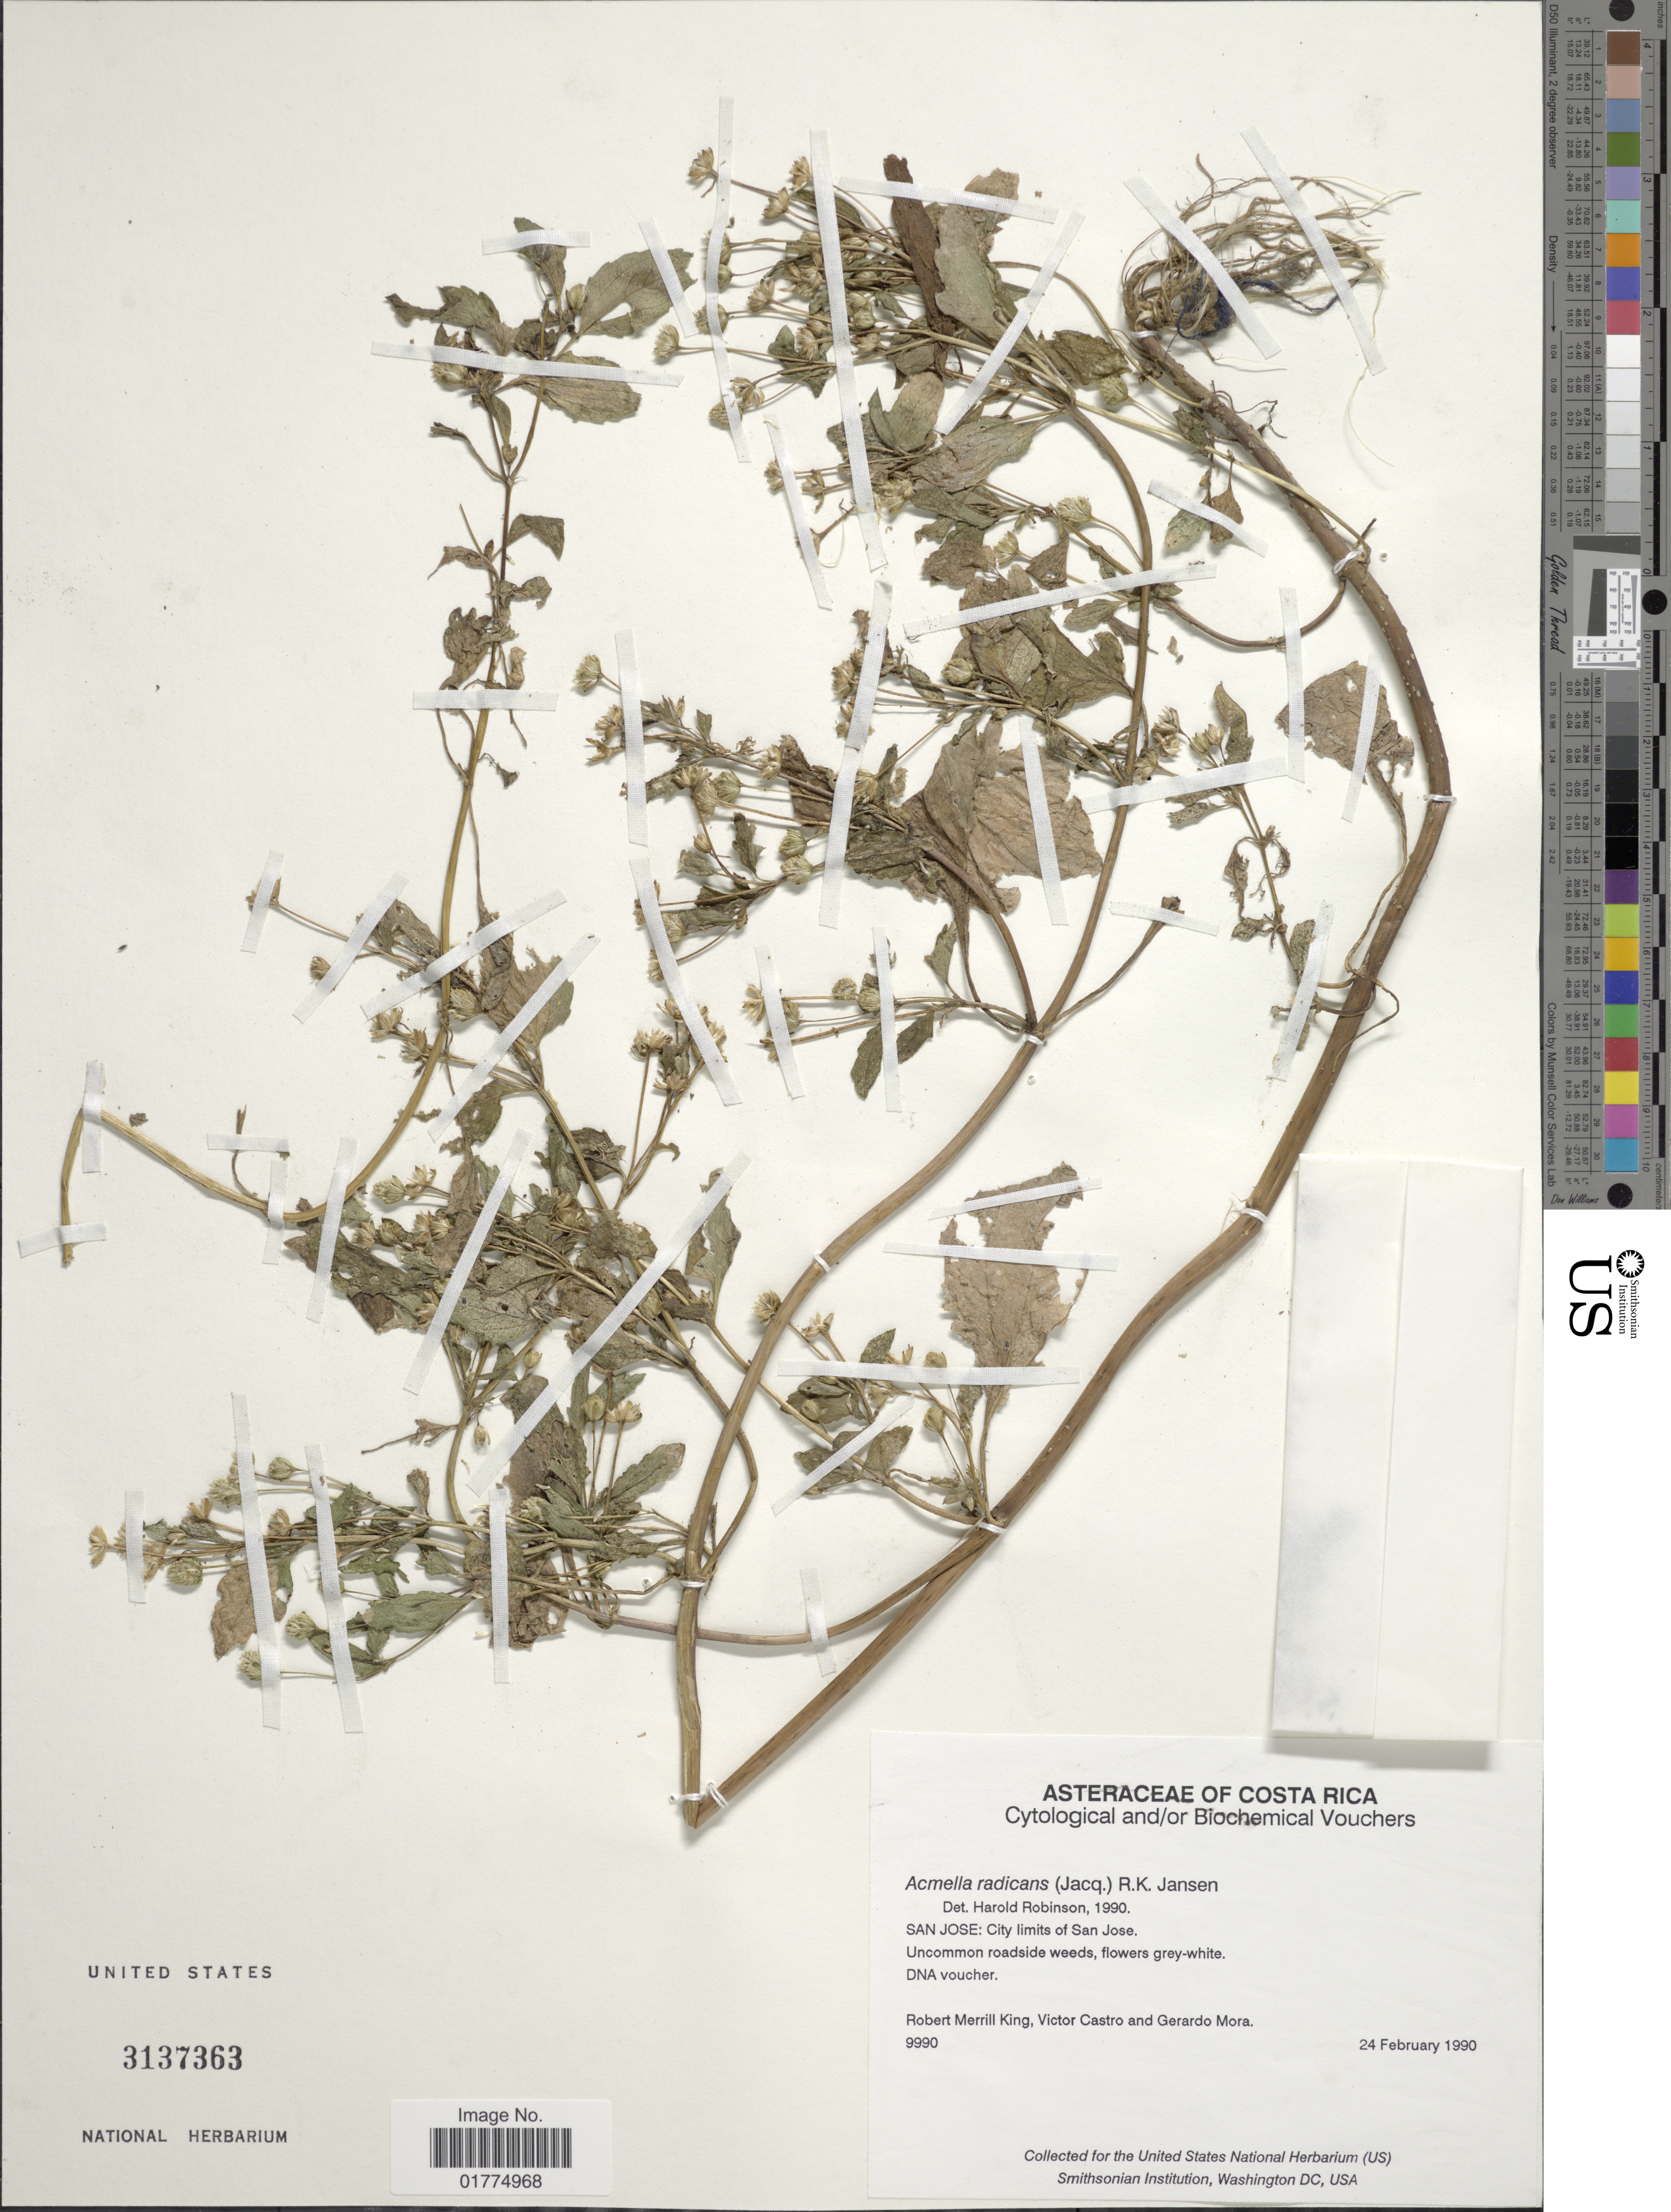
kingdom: Plantae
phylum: Tracheophyta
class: Magnoliopsida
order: Asterales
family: Asteraceae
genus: Acmella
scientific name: Acmella radicans var. radicans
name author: (Jacq.) R.K. Jansen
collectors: R. M. King, V. Castro & G. Mora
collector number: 9990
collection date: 1990-02-24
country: Costa Rica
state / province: San José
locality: San Jose: City limits o San Jose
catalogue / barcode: US 3137363